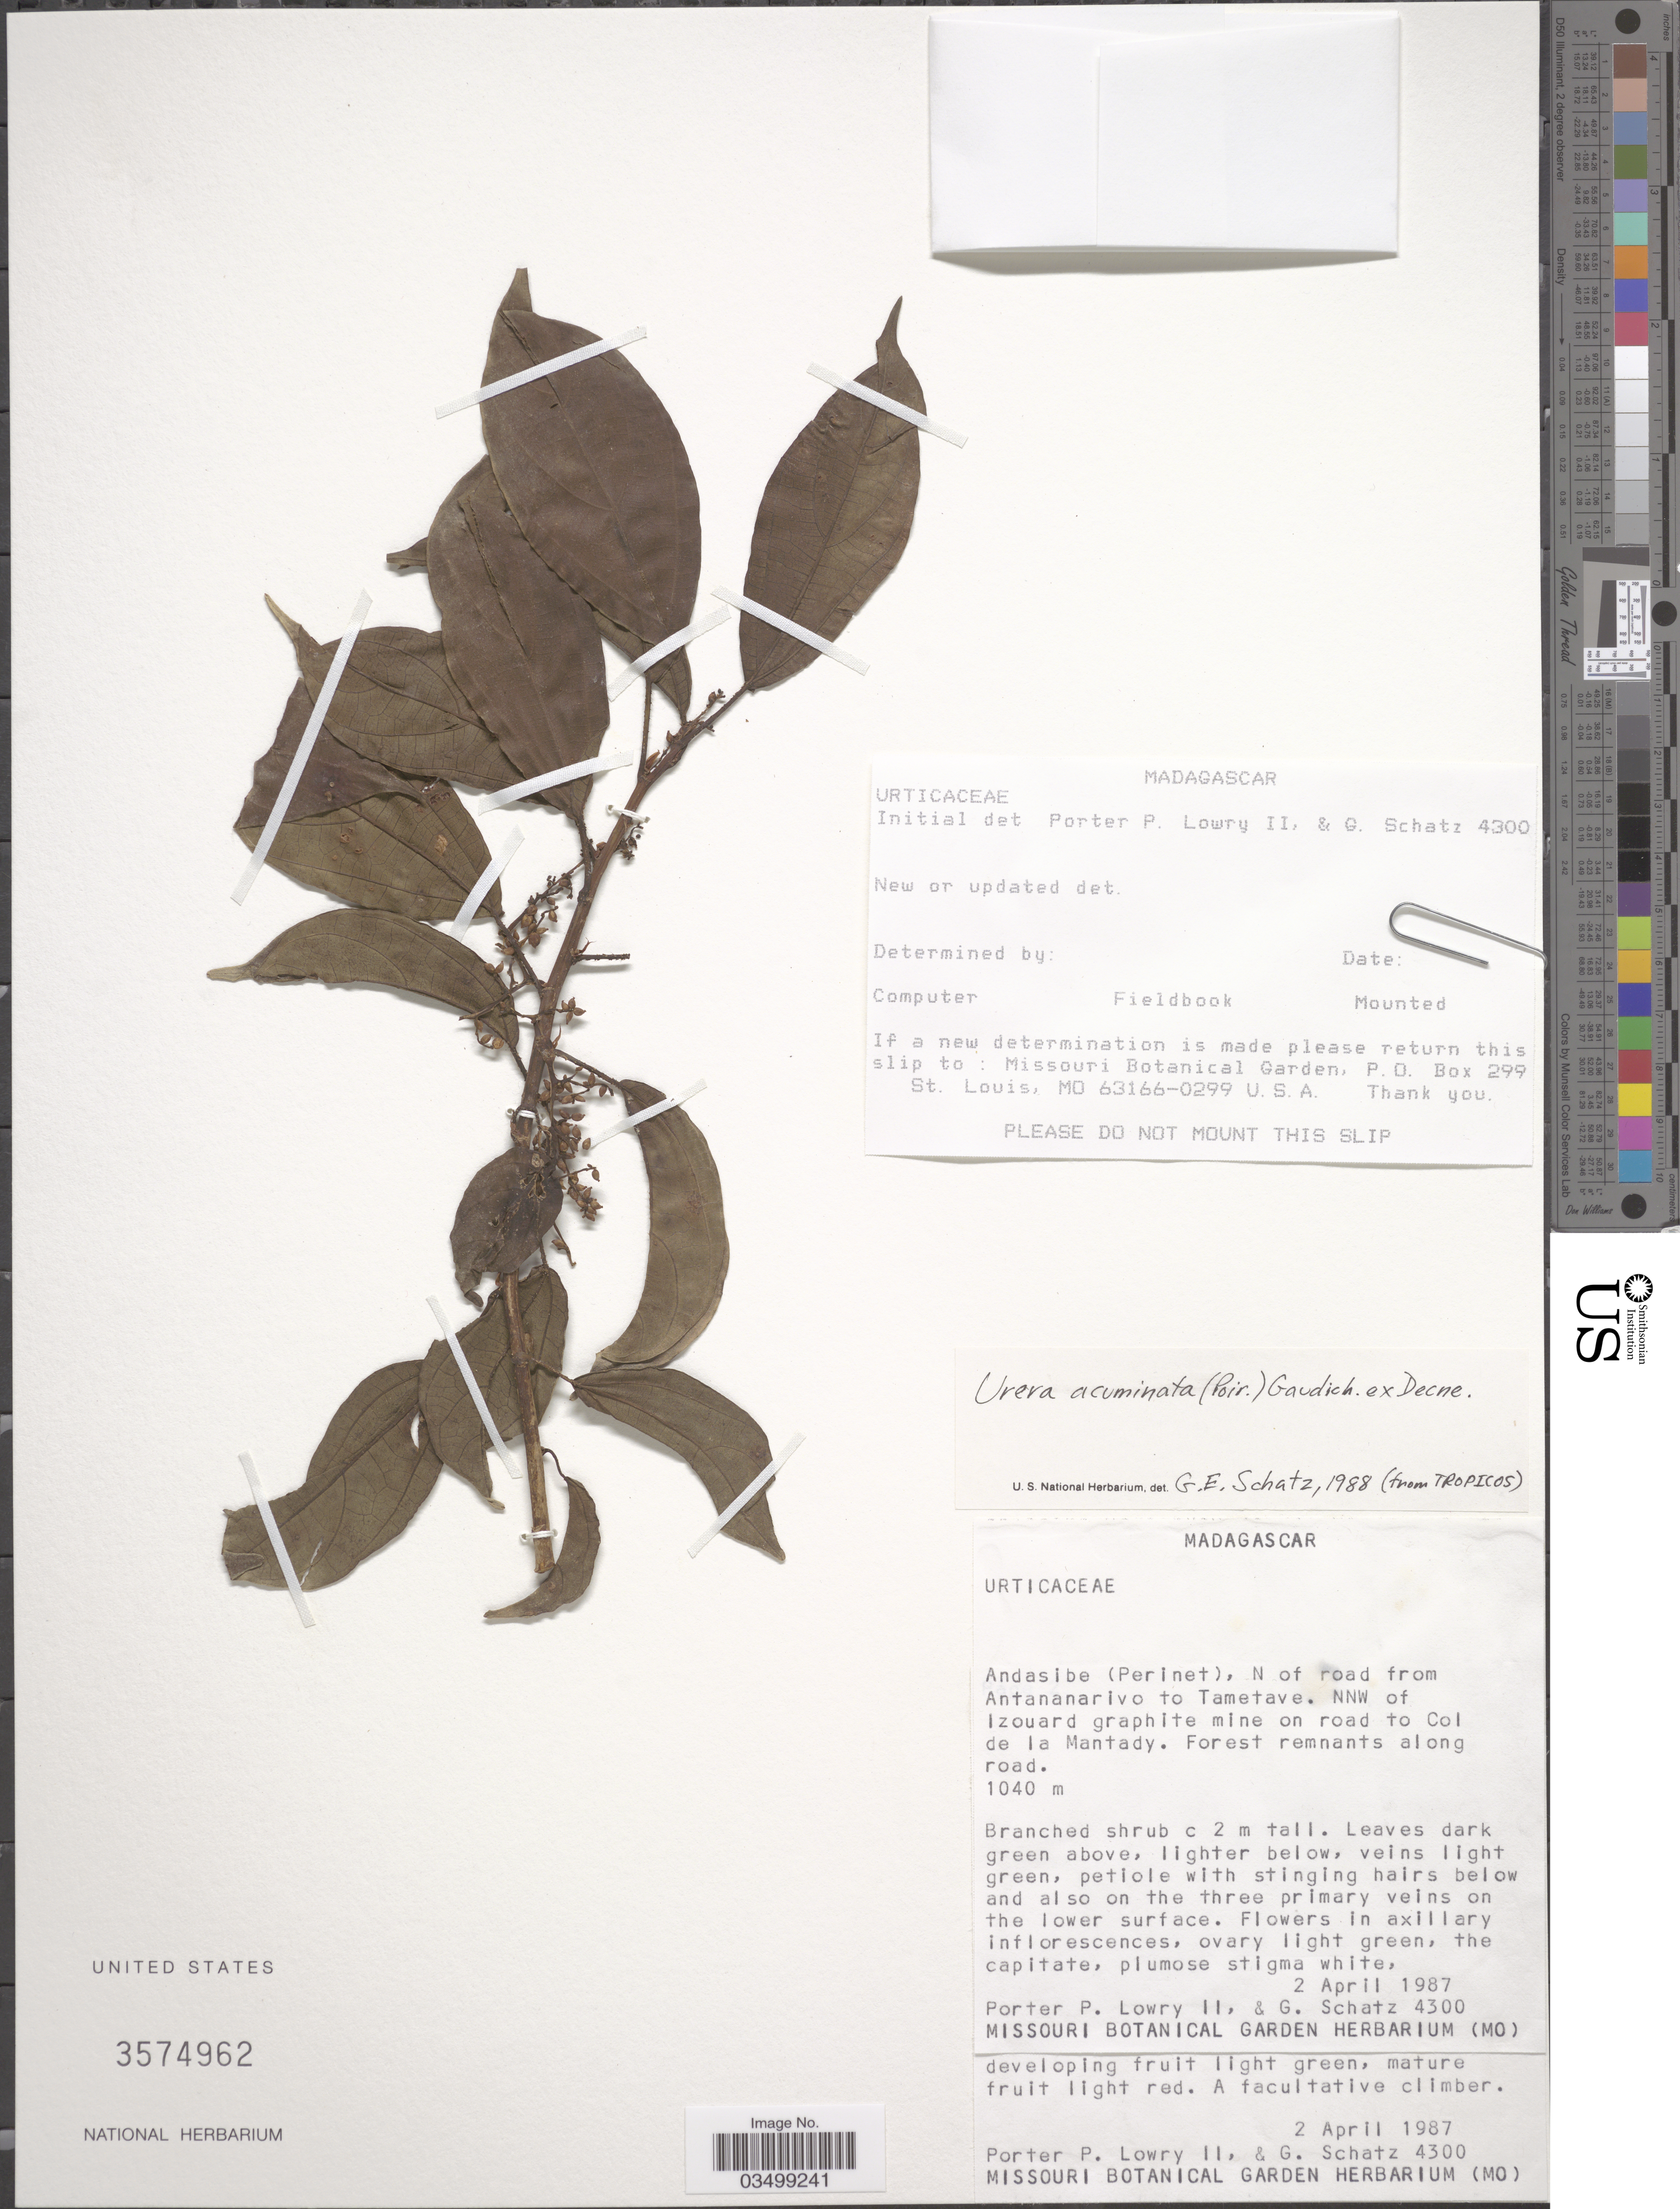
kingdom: Plantae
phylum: Tracheophyta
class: Magnoliopsida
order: Rosales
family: Urticaceae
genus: Urera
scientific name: Urera acuminata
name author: (Poir.) Gaudich.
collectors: P. P. Lowry & G. C. Schatz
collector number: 4300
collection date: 1987-04-02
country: Madagascar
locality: Andasibe (Perinet), N of road from Antananarivo to Tametave. NNW of Izouard graphite mine on road to Col de la Mantady. Forest remnants along road.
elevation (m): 1040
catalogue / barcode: US 3574962